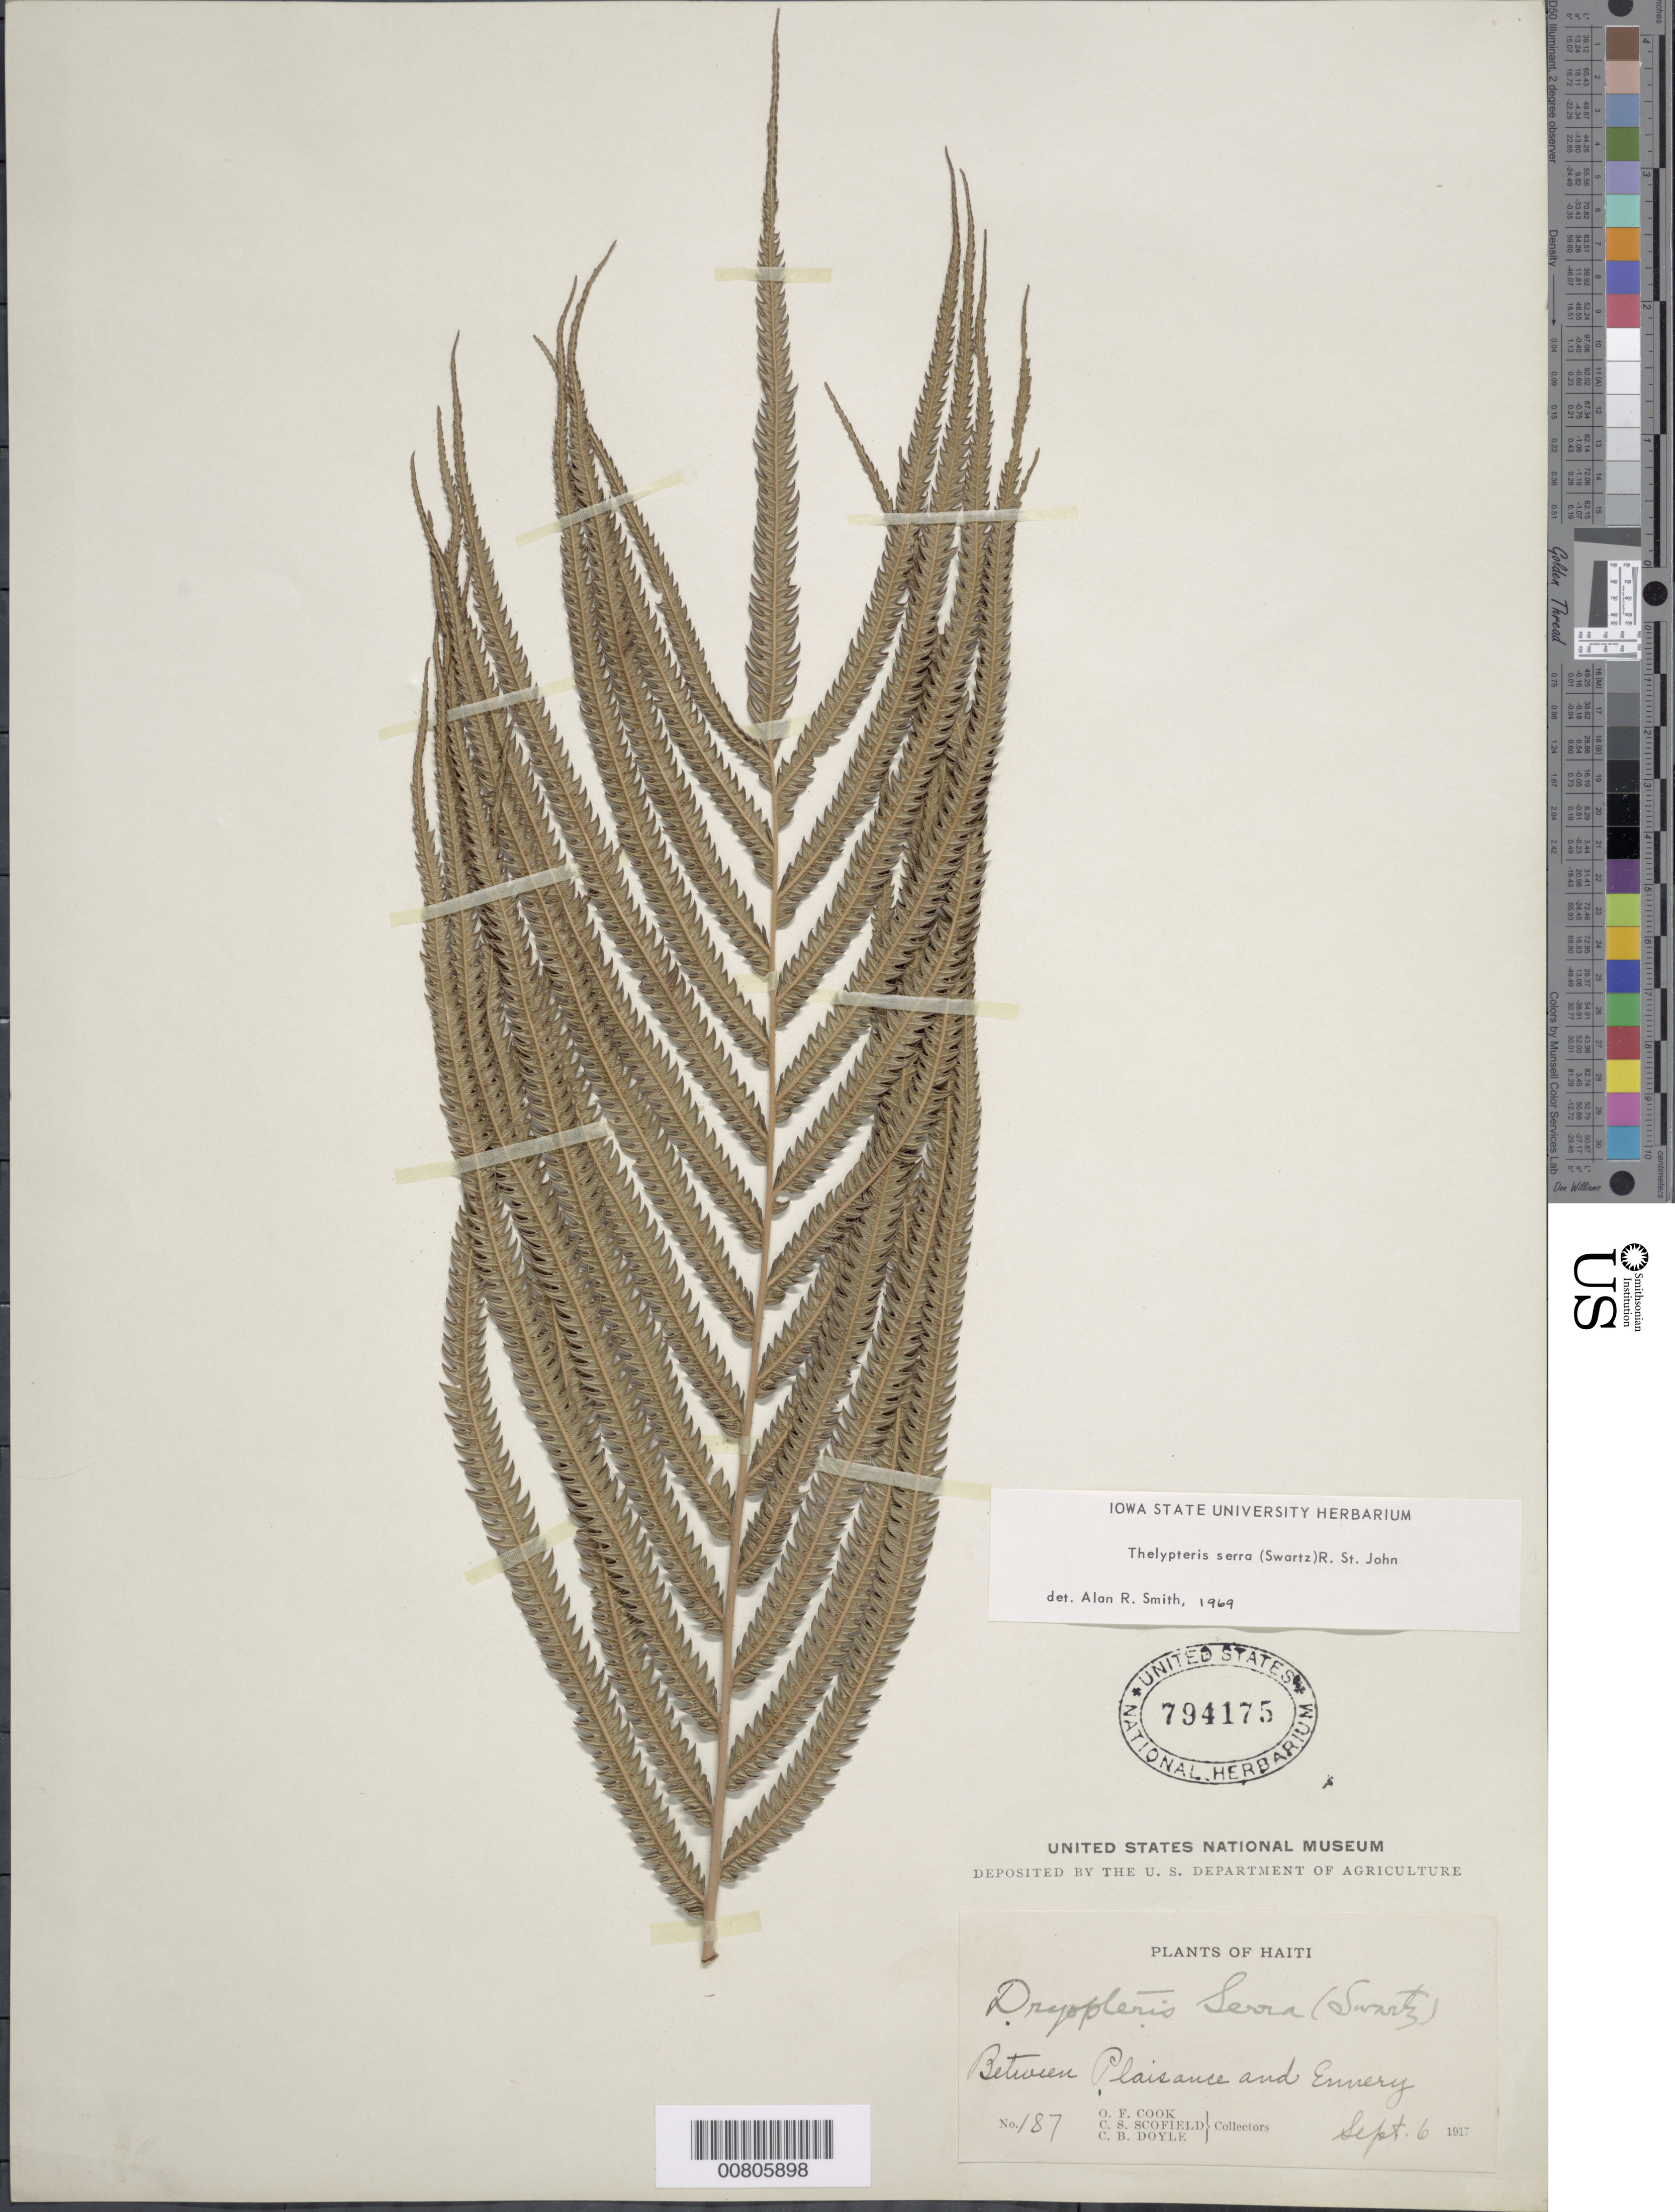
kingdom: Plantae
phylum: Tracheophyta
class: Polypodiopsida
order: Polypodiales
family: Thelypteridaceae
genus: Christella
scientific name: Christella serra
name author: (Sw.) Holttum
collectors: O. F. Cook, C. Scofield & C. Doyle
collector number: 187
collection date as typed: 06 Sep 1917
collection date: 1917-09-06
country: Haiti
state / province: Artibonite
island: Hispaniola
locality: Plaisance to Ennery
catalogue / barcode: US 794175